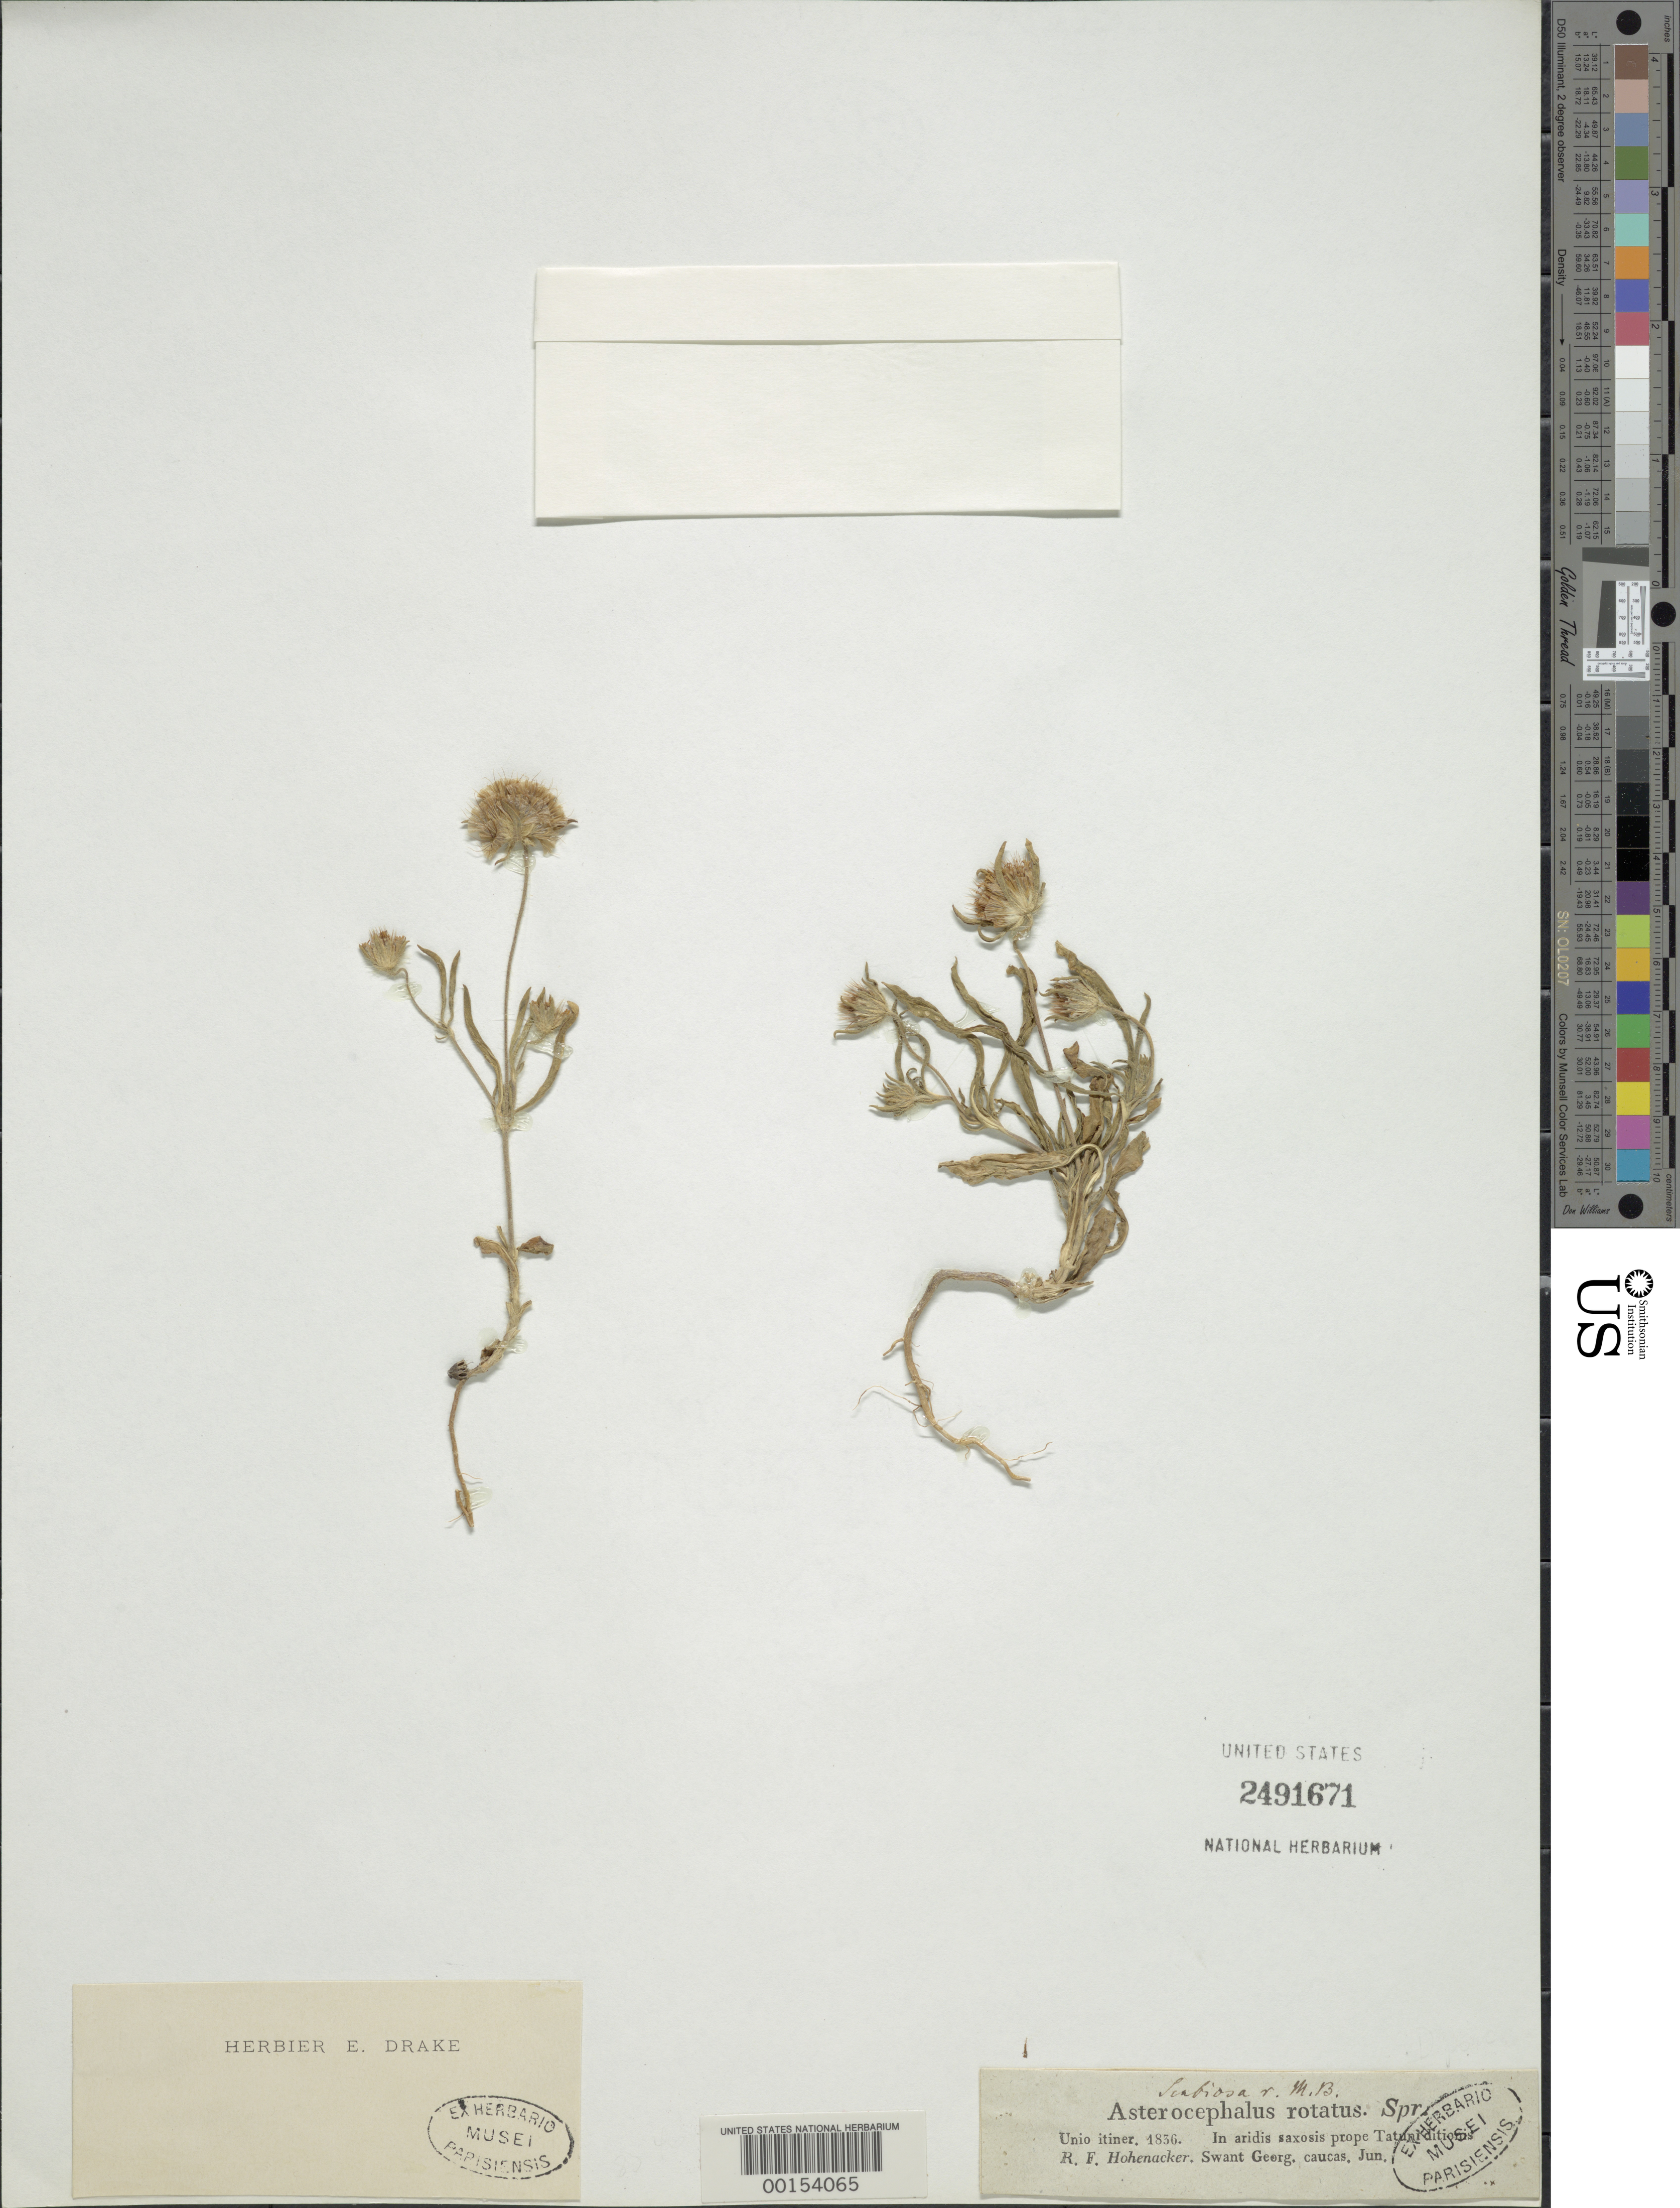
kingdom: Plantae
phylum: Tracheophyta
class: Magnoliopsida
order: Dipsacales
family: Caprifoliaceae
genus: Scabiosa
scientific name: Scabiosa rotata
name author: M. Bieb.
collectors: R. F. Hohenacker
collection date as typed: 1836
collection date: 1836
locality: Near Tatuniditionis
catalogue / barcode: US 2491671